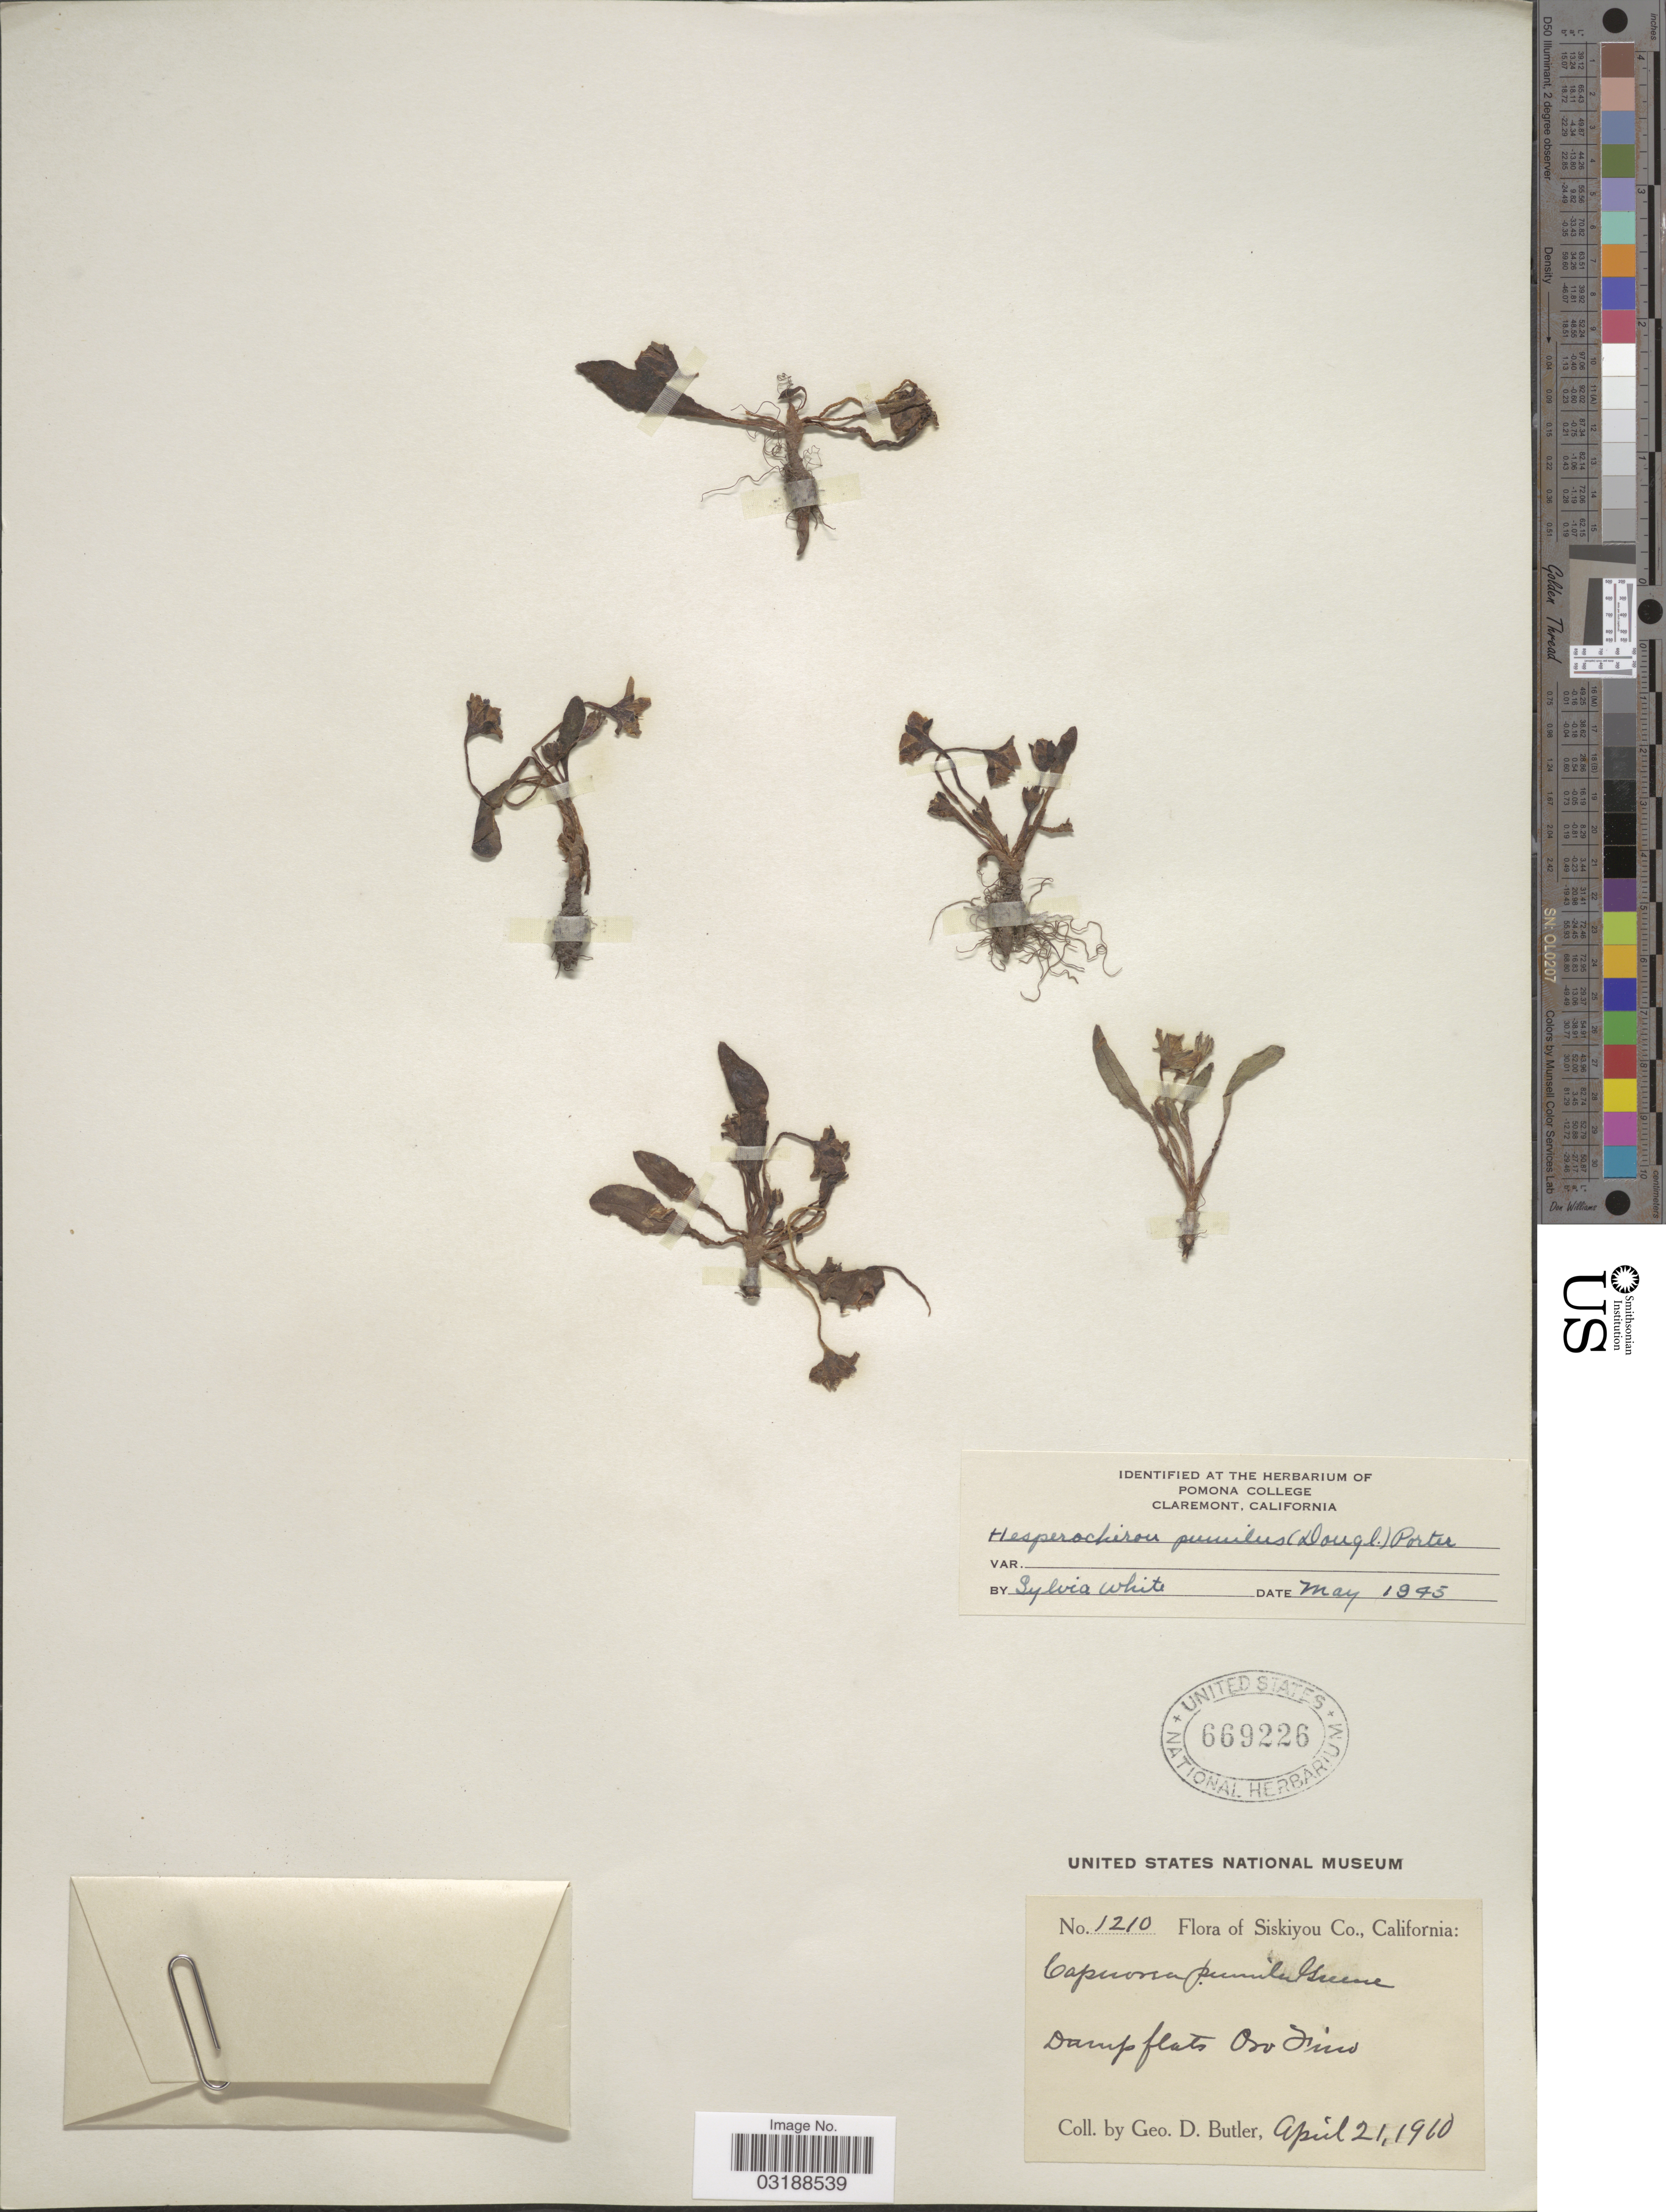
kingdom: Plantae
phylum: Tracheophyta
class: Magnoliopsida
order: Boraginales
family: Hydrophyllaceae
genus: Hesperochiron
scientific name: Hesperochiron pumilus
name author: (Griseb.) Porter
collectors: G. D. Butler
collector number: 1210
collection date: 1910-04-21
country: United States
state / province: California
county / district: Siskiyou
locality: Siskiyou Co., Damp flats Oro Fino.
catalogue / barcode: US 669226